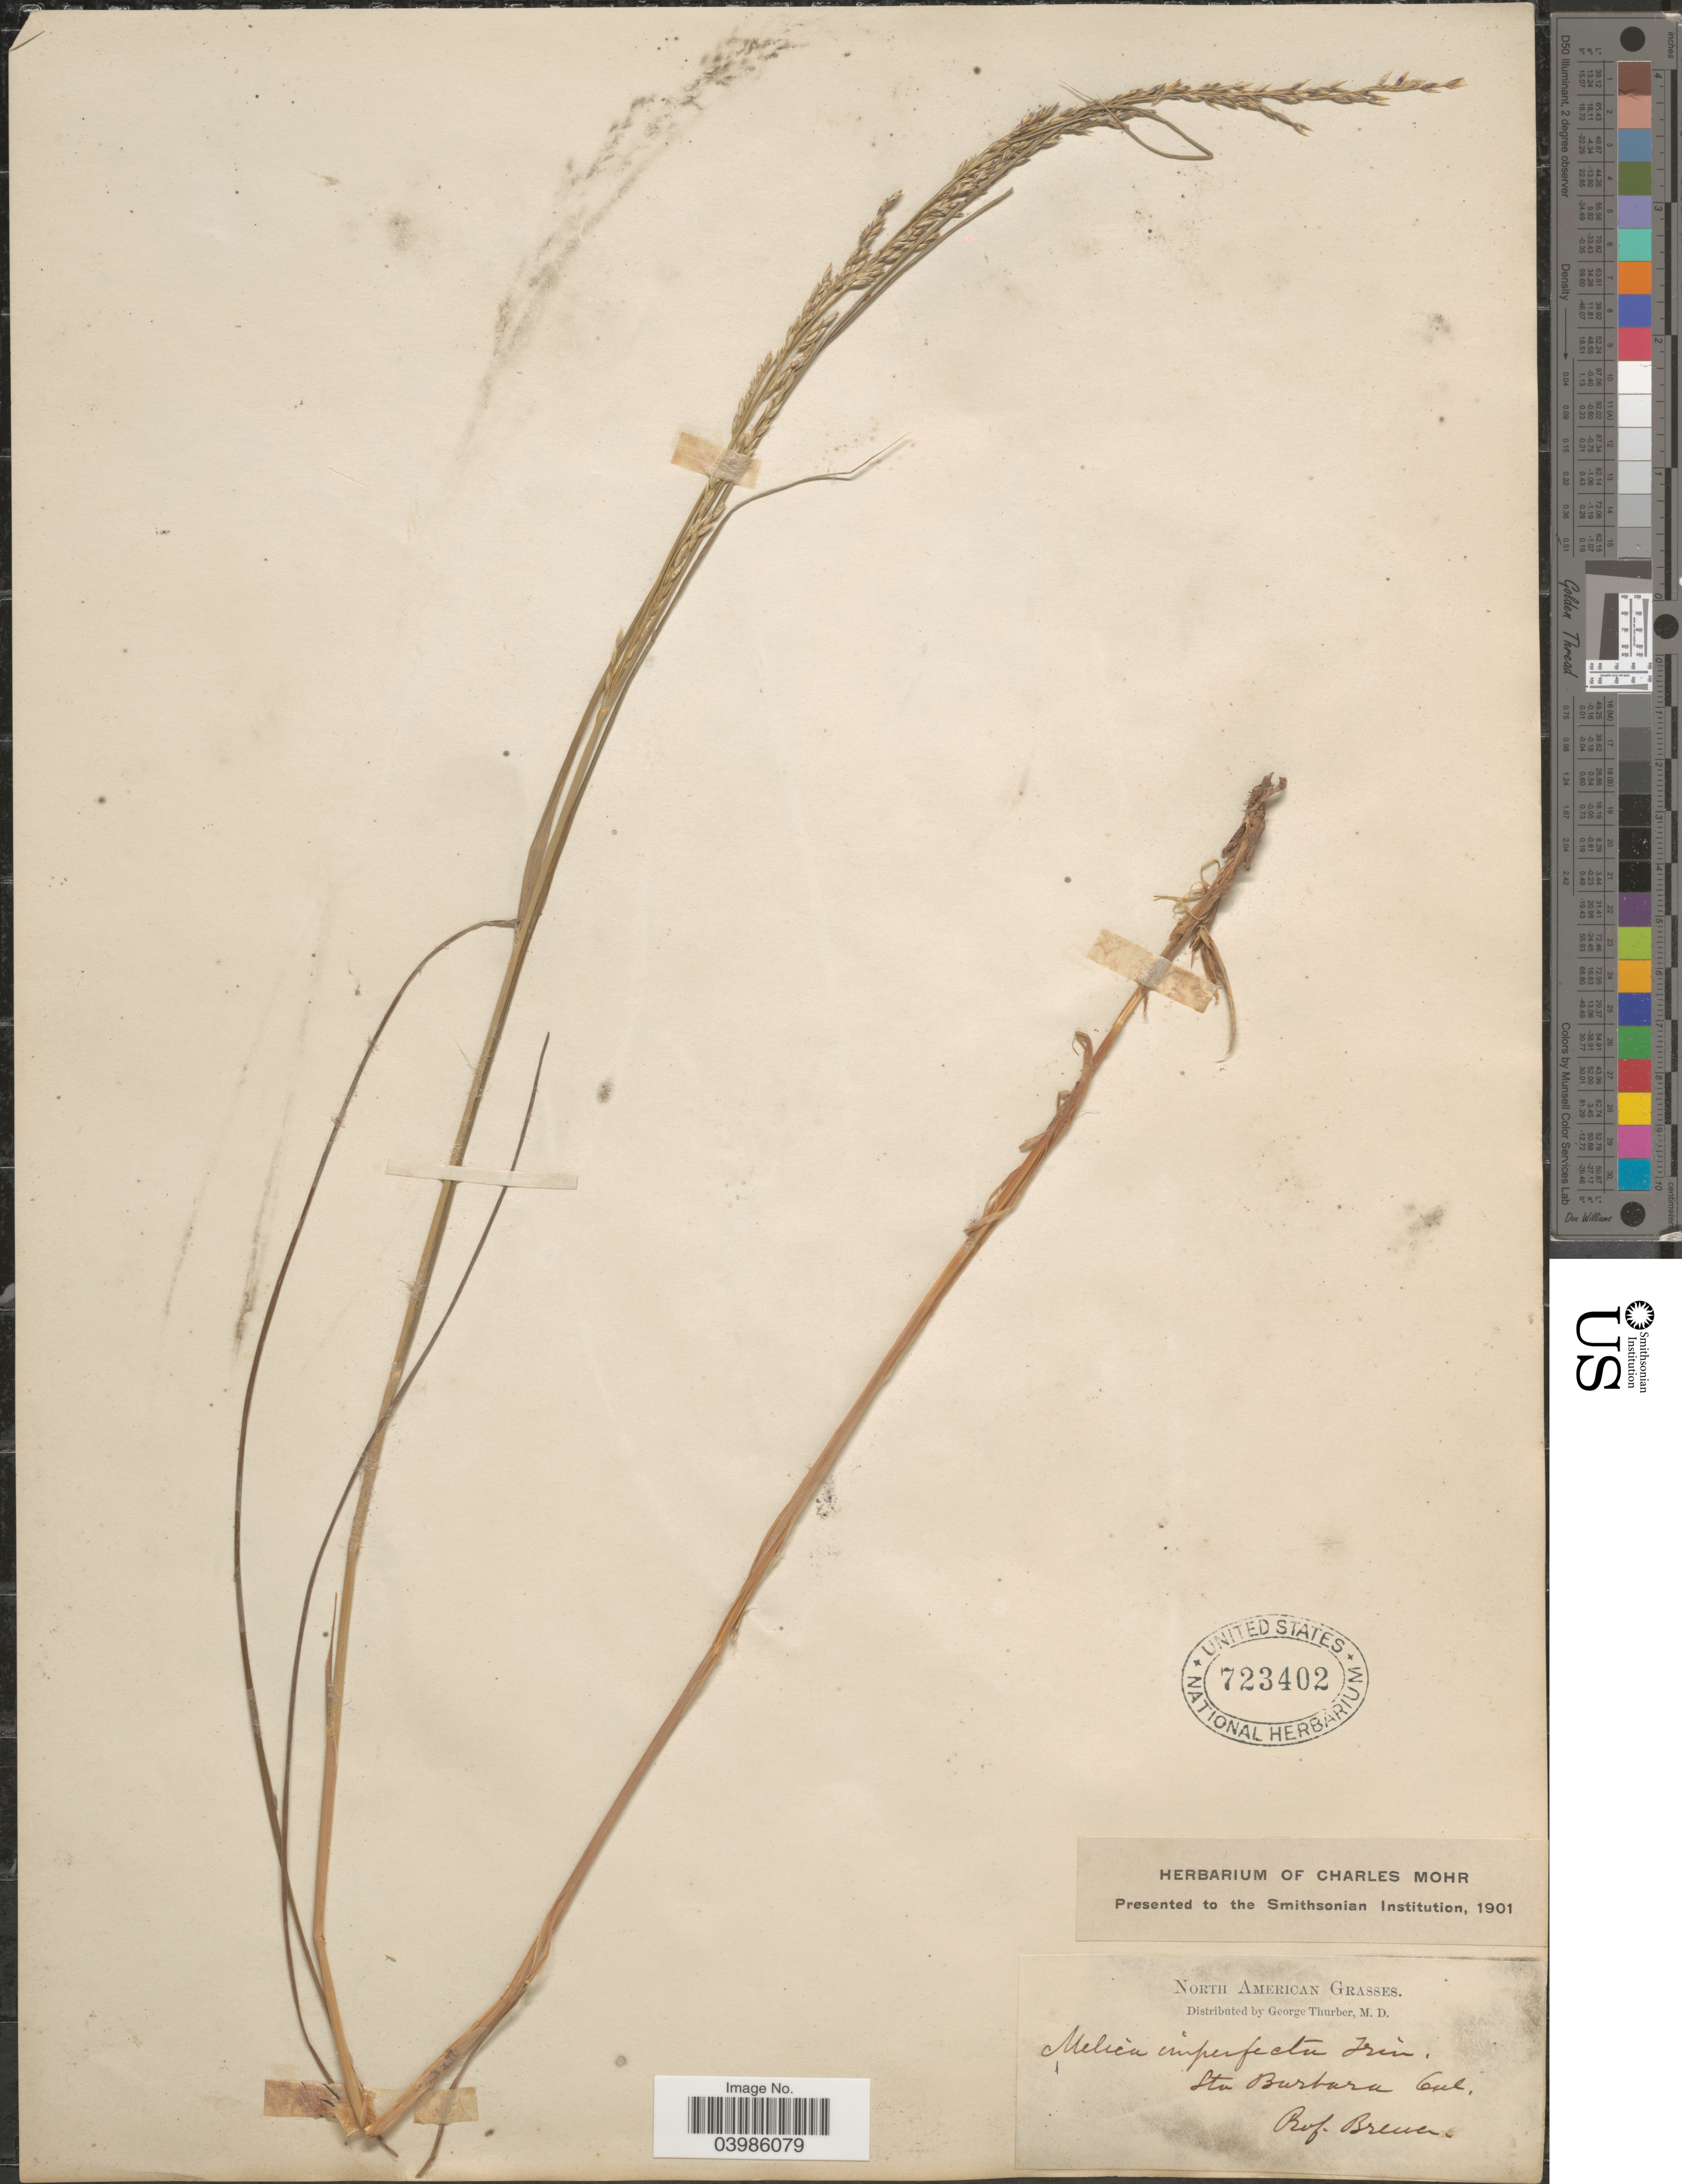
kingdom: Plantae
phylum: Tracheophyta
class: Liliopsida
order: Poales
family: Poaceae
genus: Melica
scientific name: Melica imperfecta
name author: Trin.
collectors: -. Brewer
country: United States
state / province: California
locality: Sta Barbara.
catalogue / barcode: US 723402